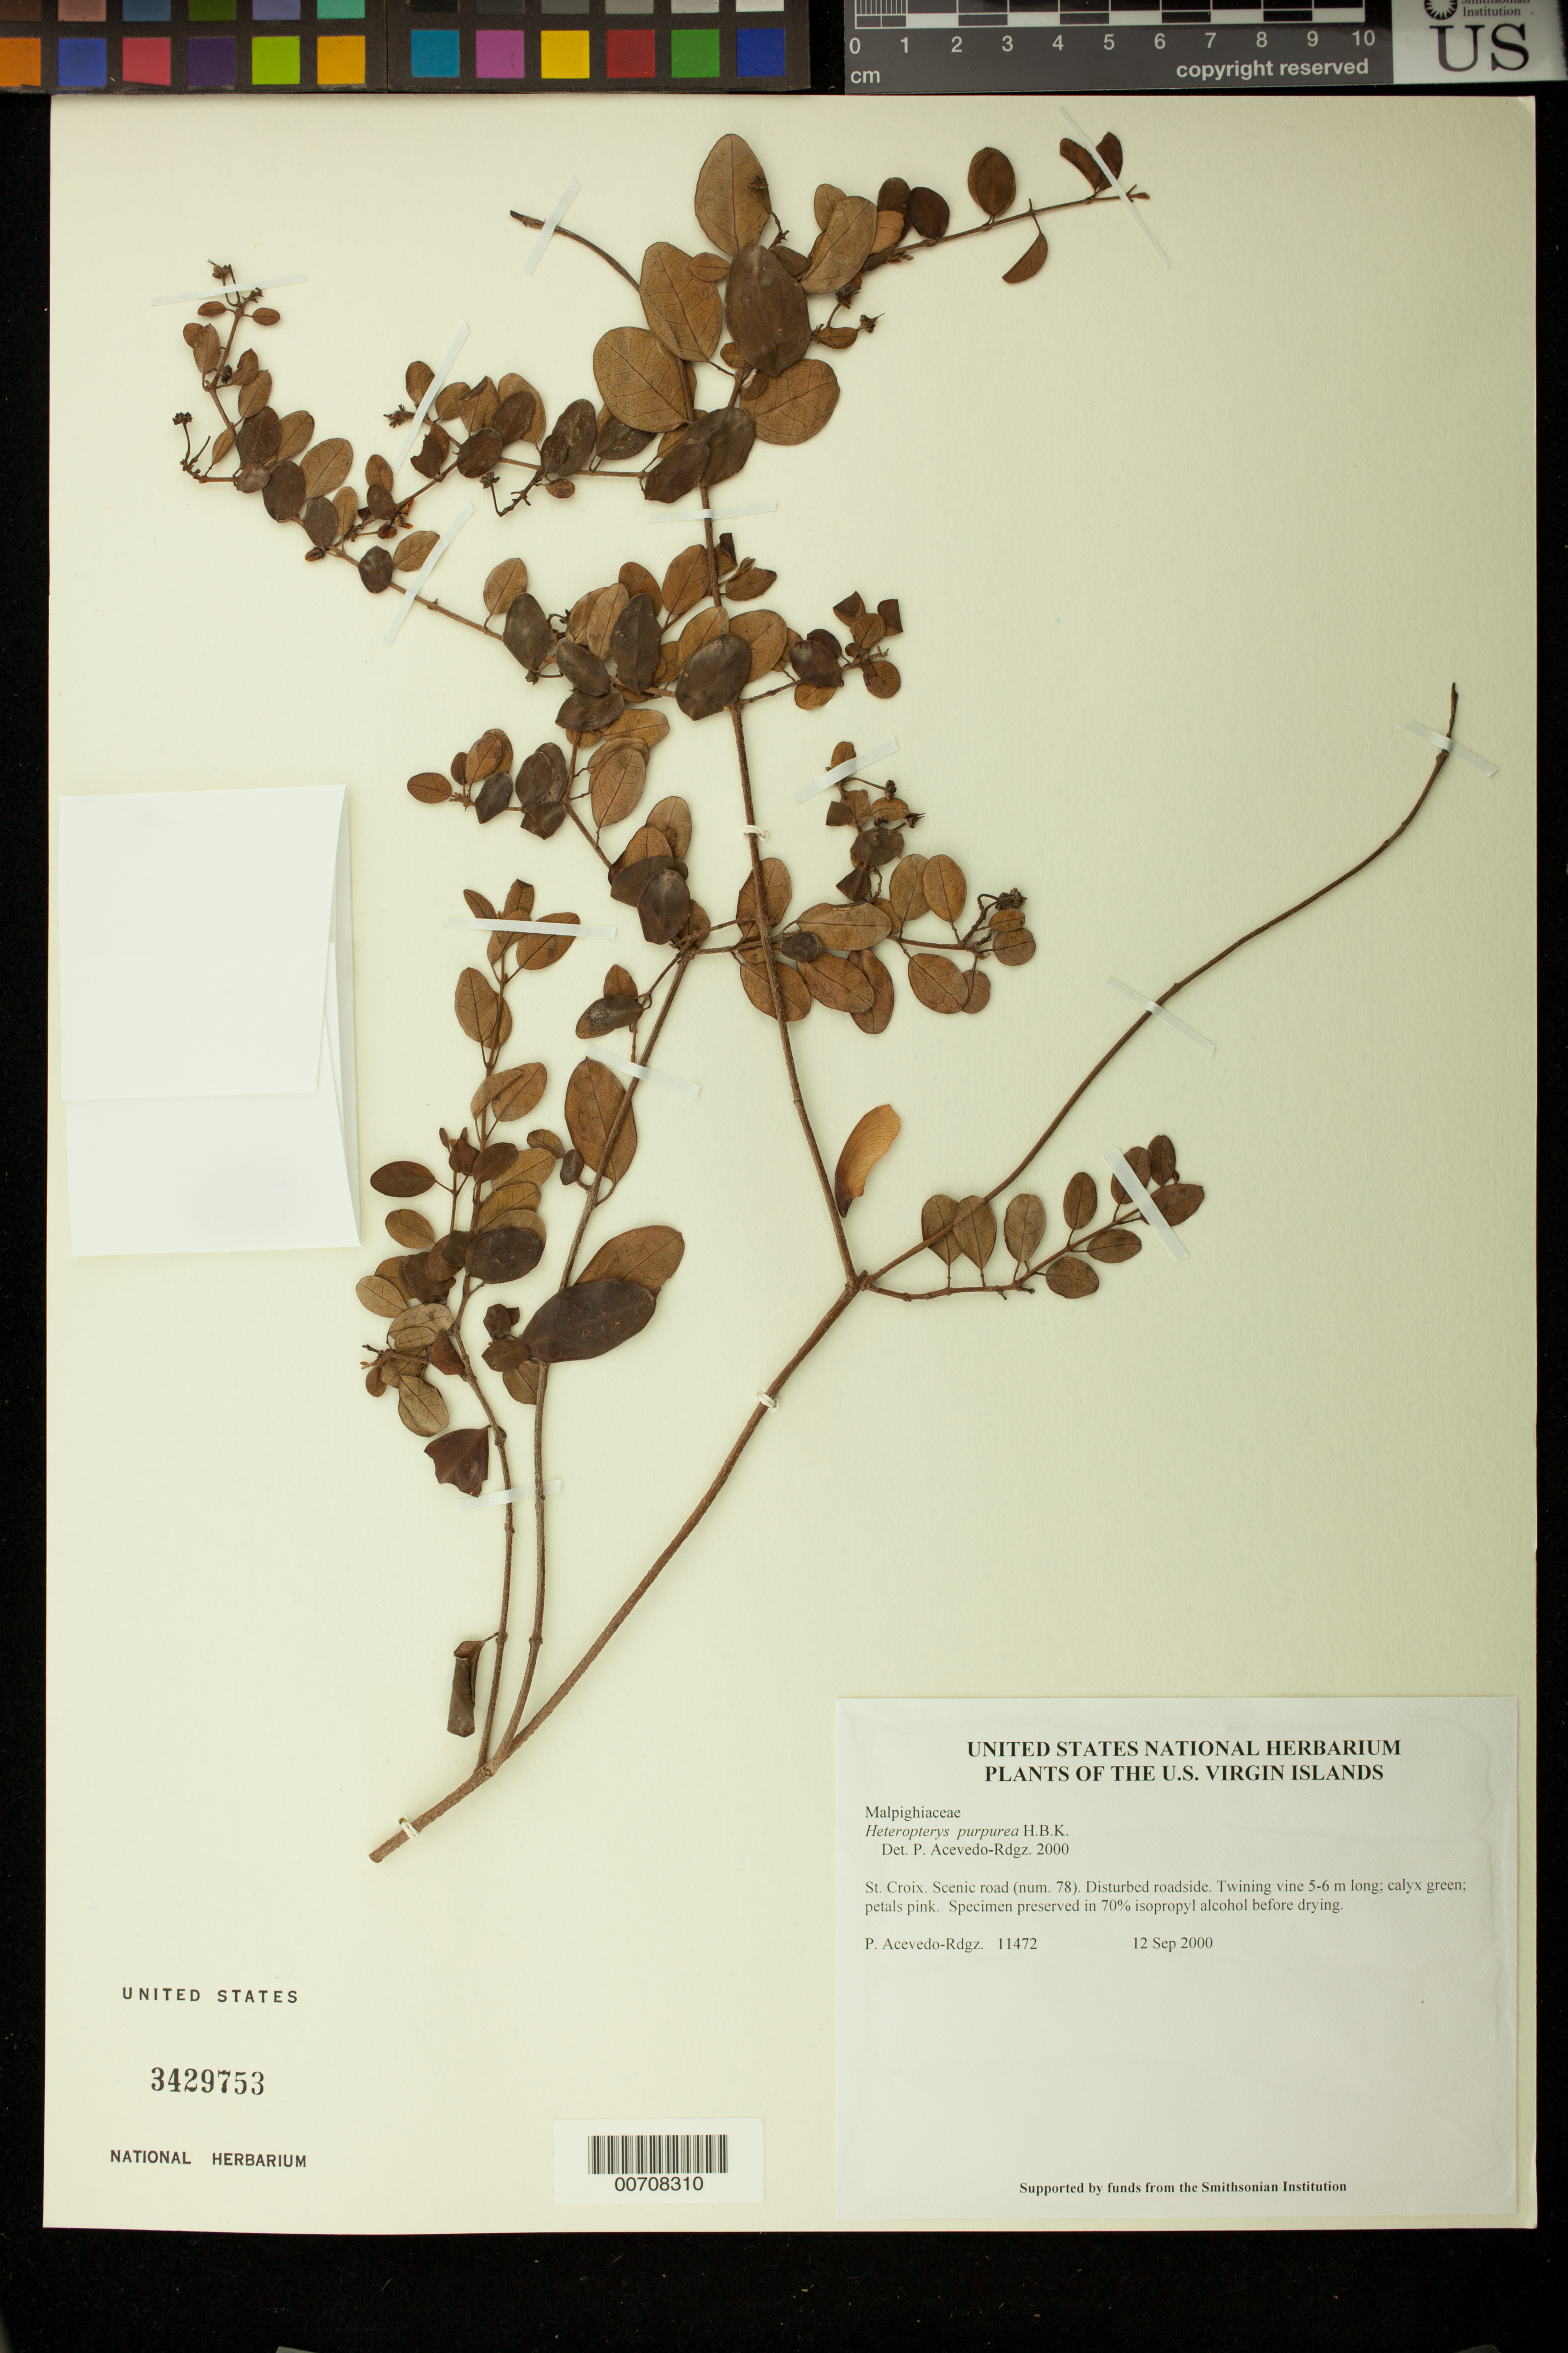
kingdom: Plantae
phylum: Tracheophyta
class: Magnoliopsida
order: Malpighiales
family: Malpighiaceae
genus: Heteropterys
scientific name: Heteropterys purpurea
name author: (L.) Kunth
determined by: Acevedo-Rodríguez, P., (BOT), Smithsonian Institution - National Museum of Natural History (UNITED STATES)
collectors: P. Acevedo-Rodr.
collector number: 11472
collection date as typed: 12 Sep 2000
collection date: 2000-09-12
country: U.S. Virgin Islands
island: St. Croix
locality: Scenic road (num. 78).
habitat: Disturbed roadside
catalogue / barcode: US 3429753